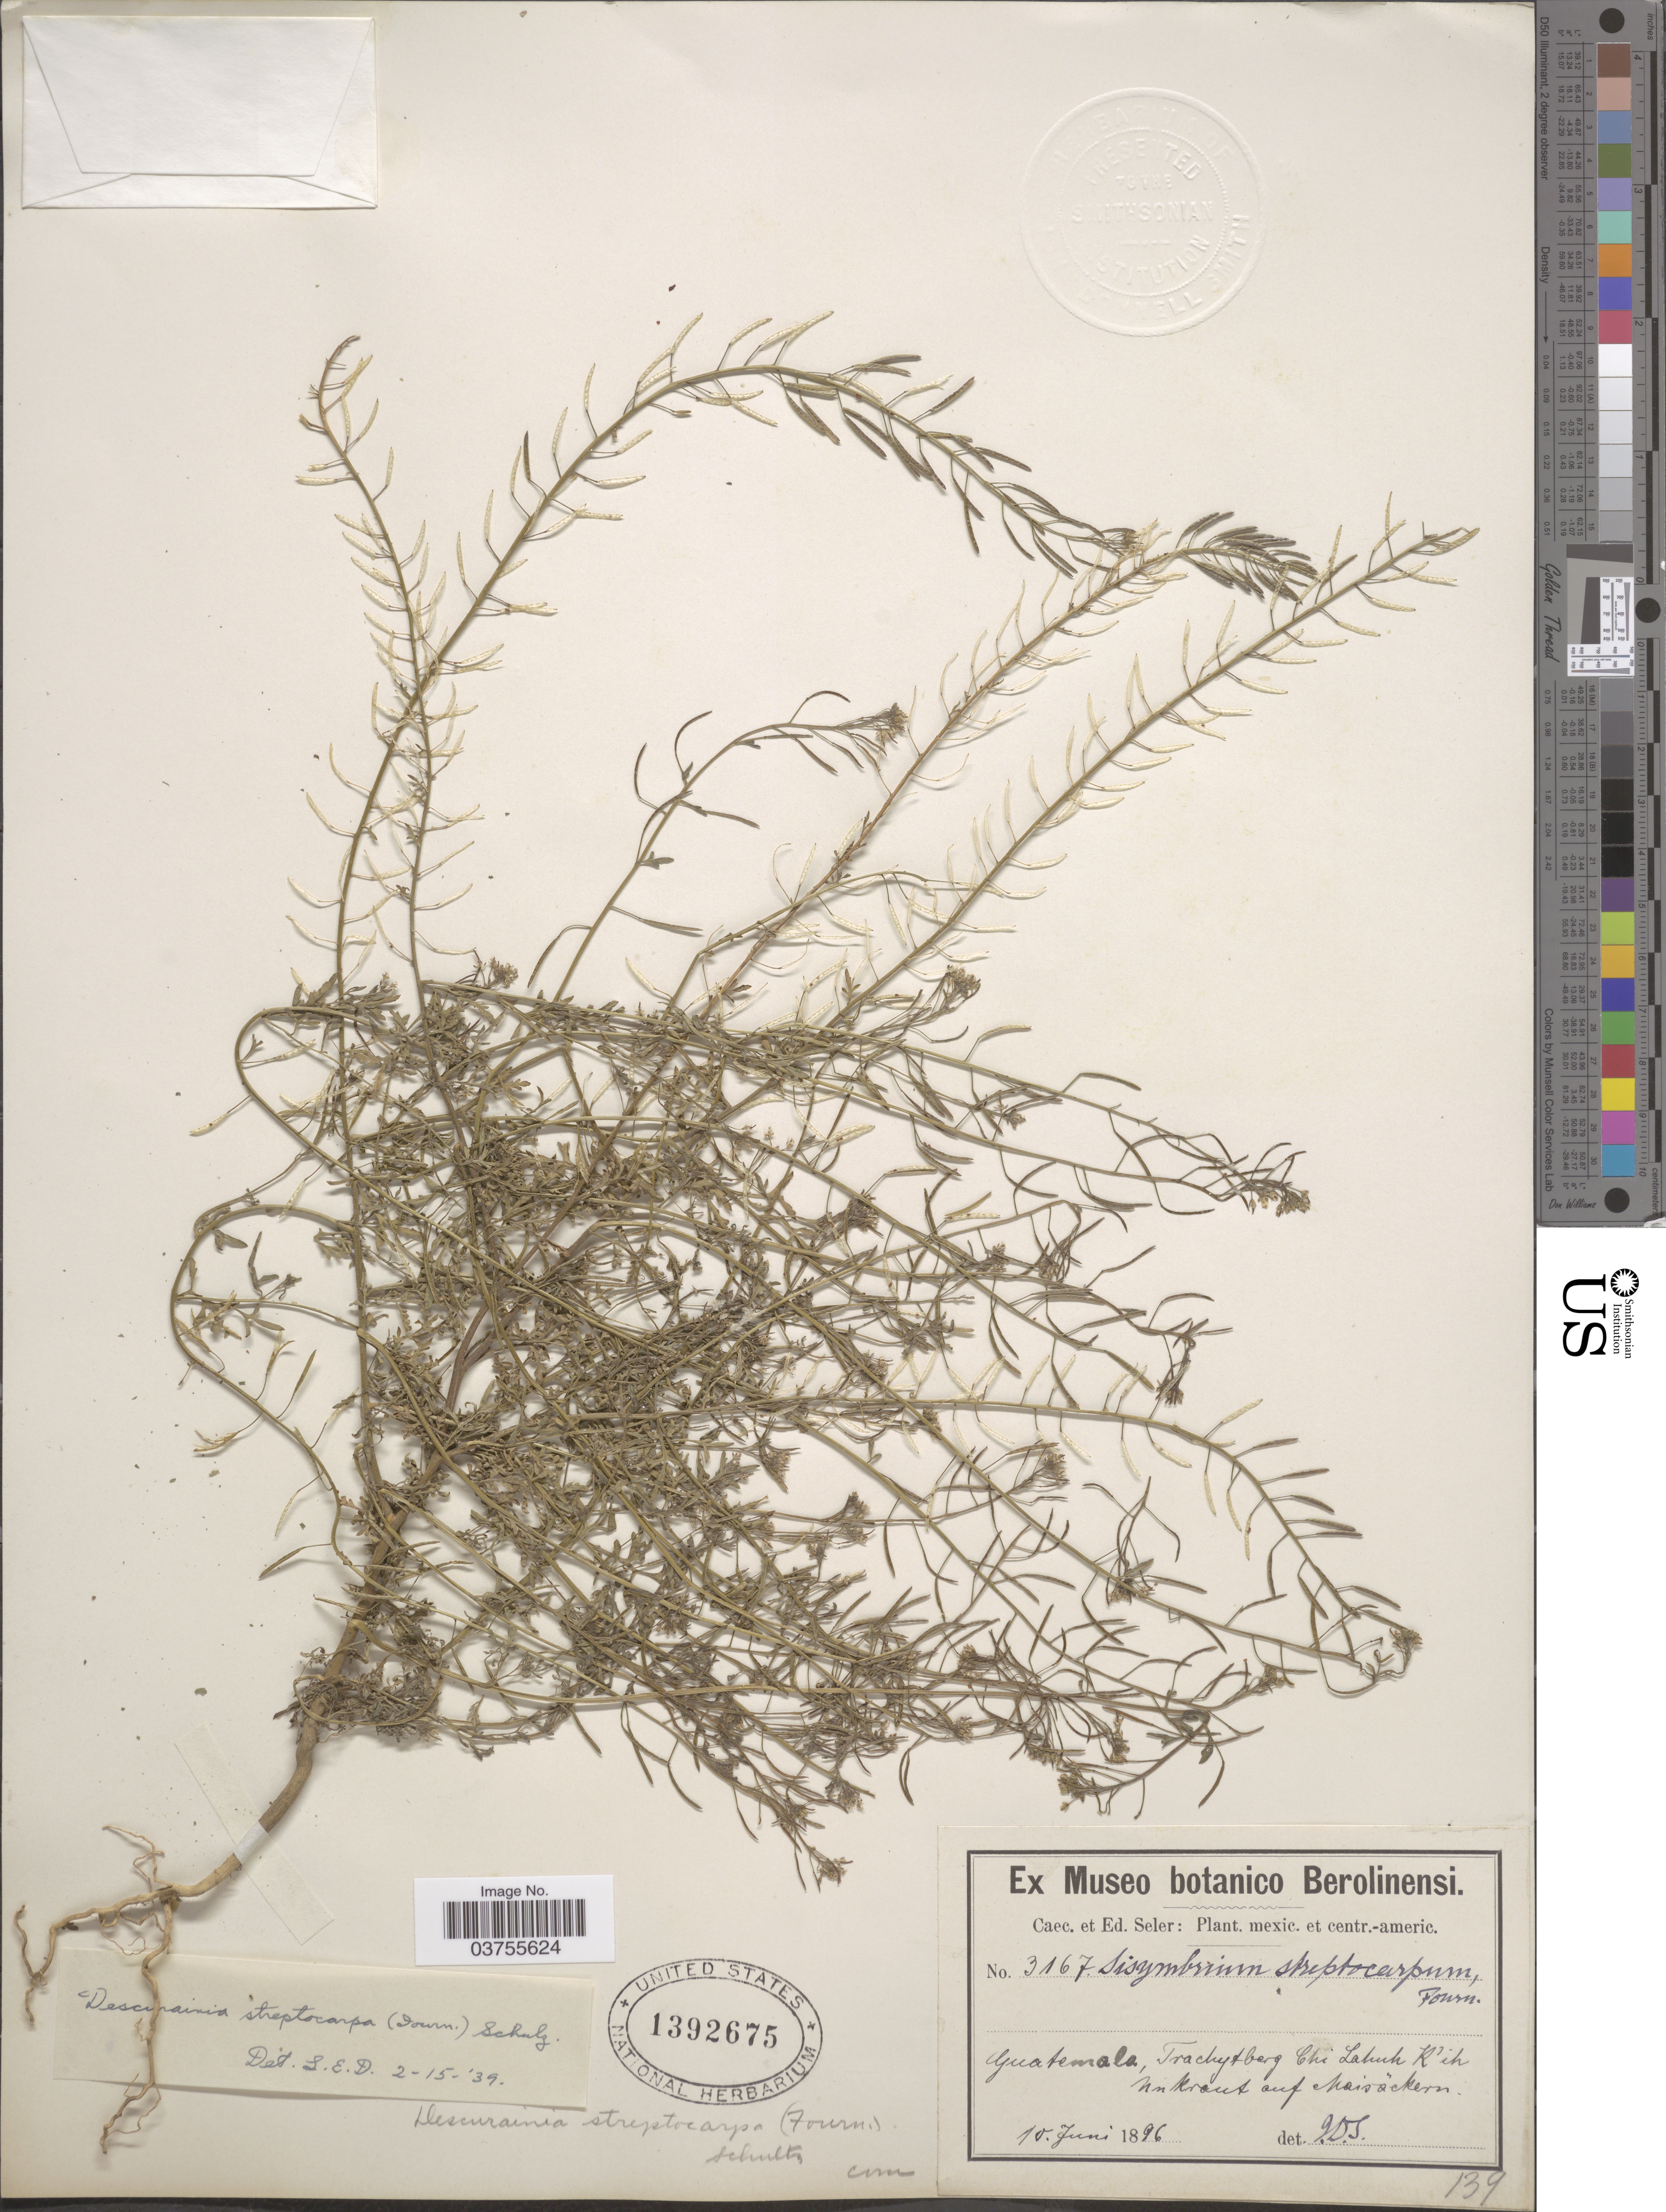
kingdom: Plantae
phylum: Tracheophyta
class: Magnoliopsida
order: Brassicales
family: Brassicaceae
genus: Descurainia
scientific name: Descurainia streptocarpa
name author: (E. Fourn. & C.A. Mey.) O.E. Schulz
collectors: ex Caec. et Ed Seler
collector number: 3167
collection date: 1896-06-10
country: Guatemala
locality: Trackytberg Chi Lakuk R'ih. Un kraut auf Maisäckern.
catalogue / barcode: US 1392675